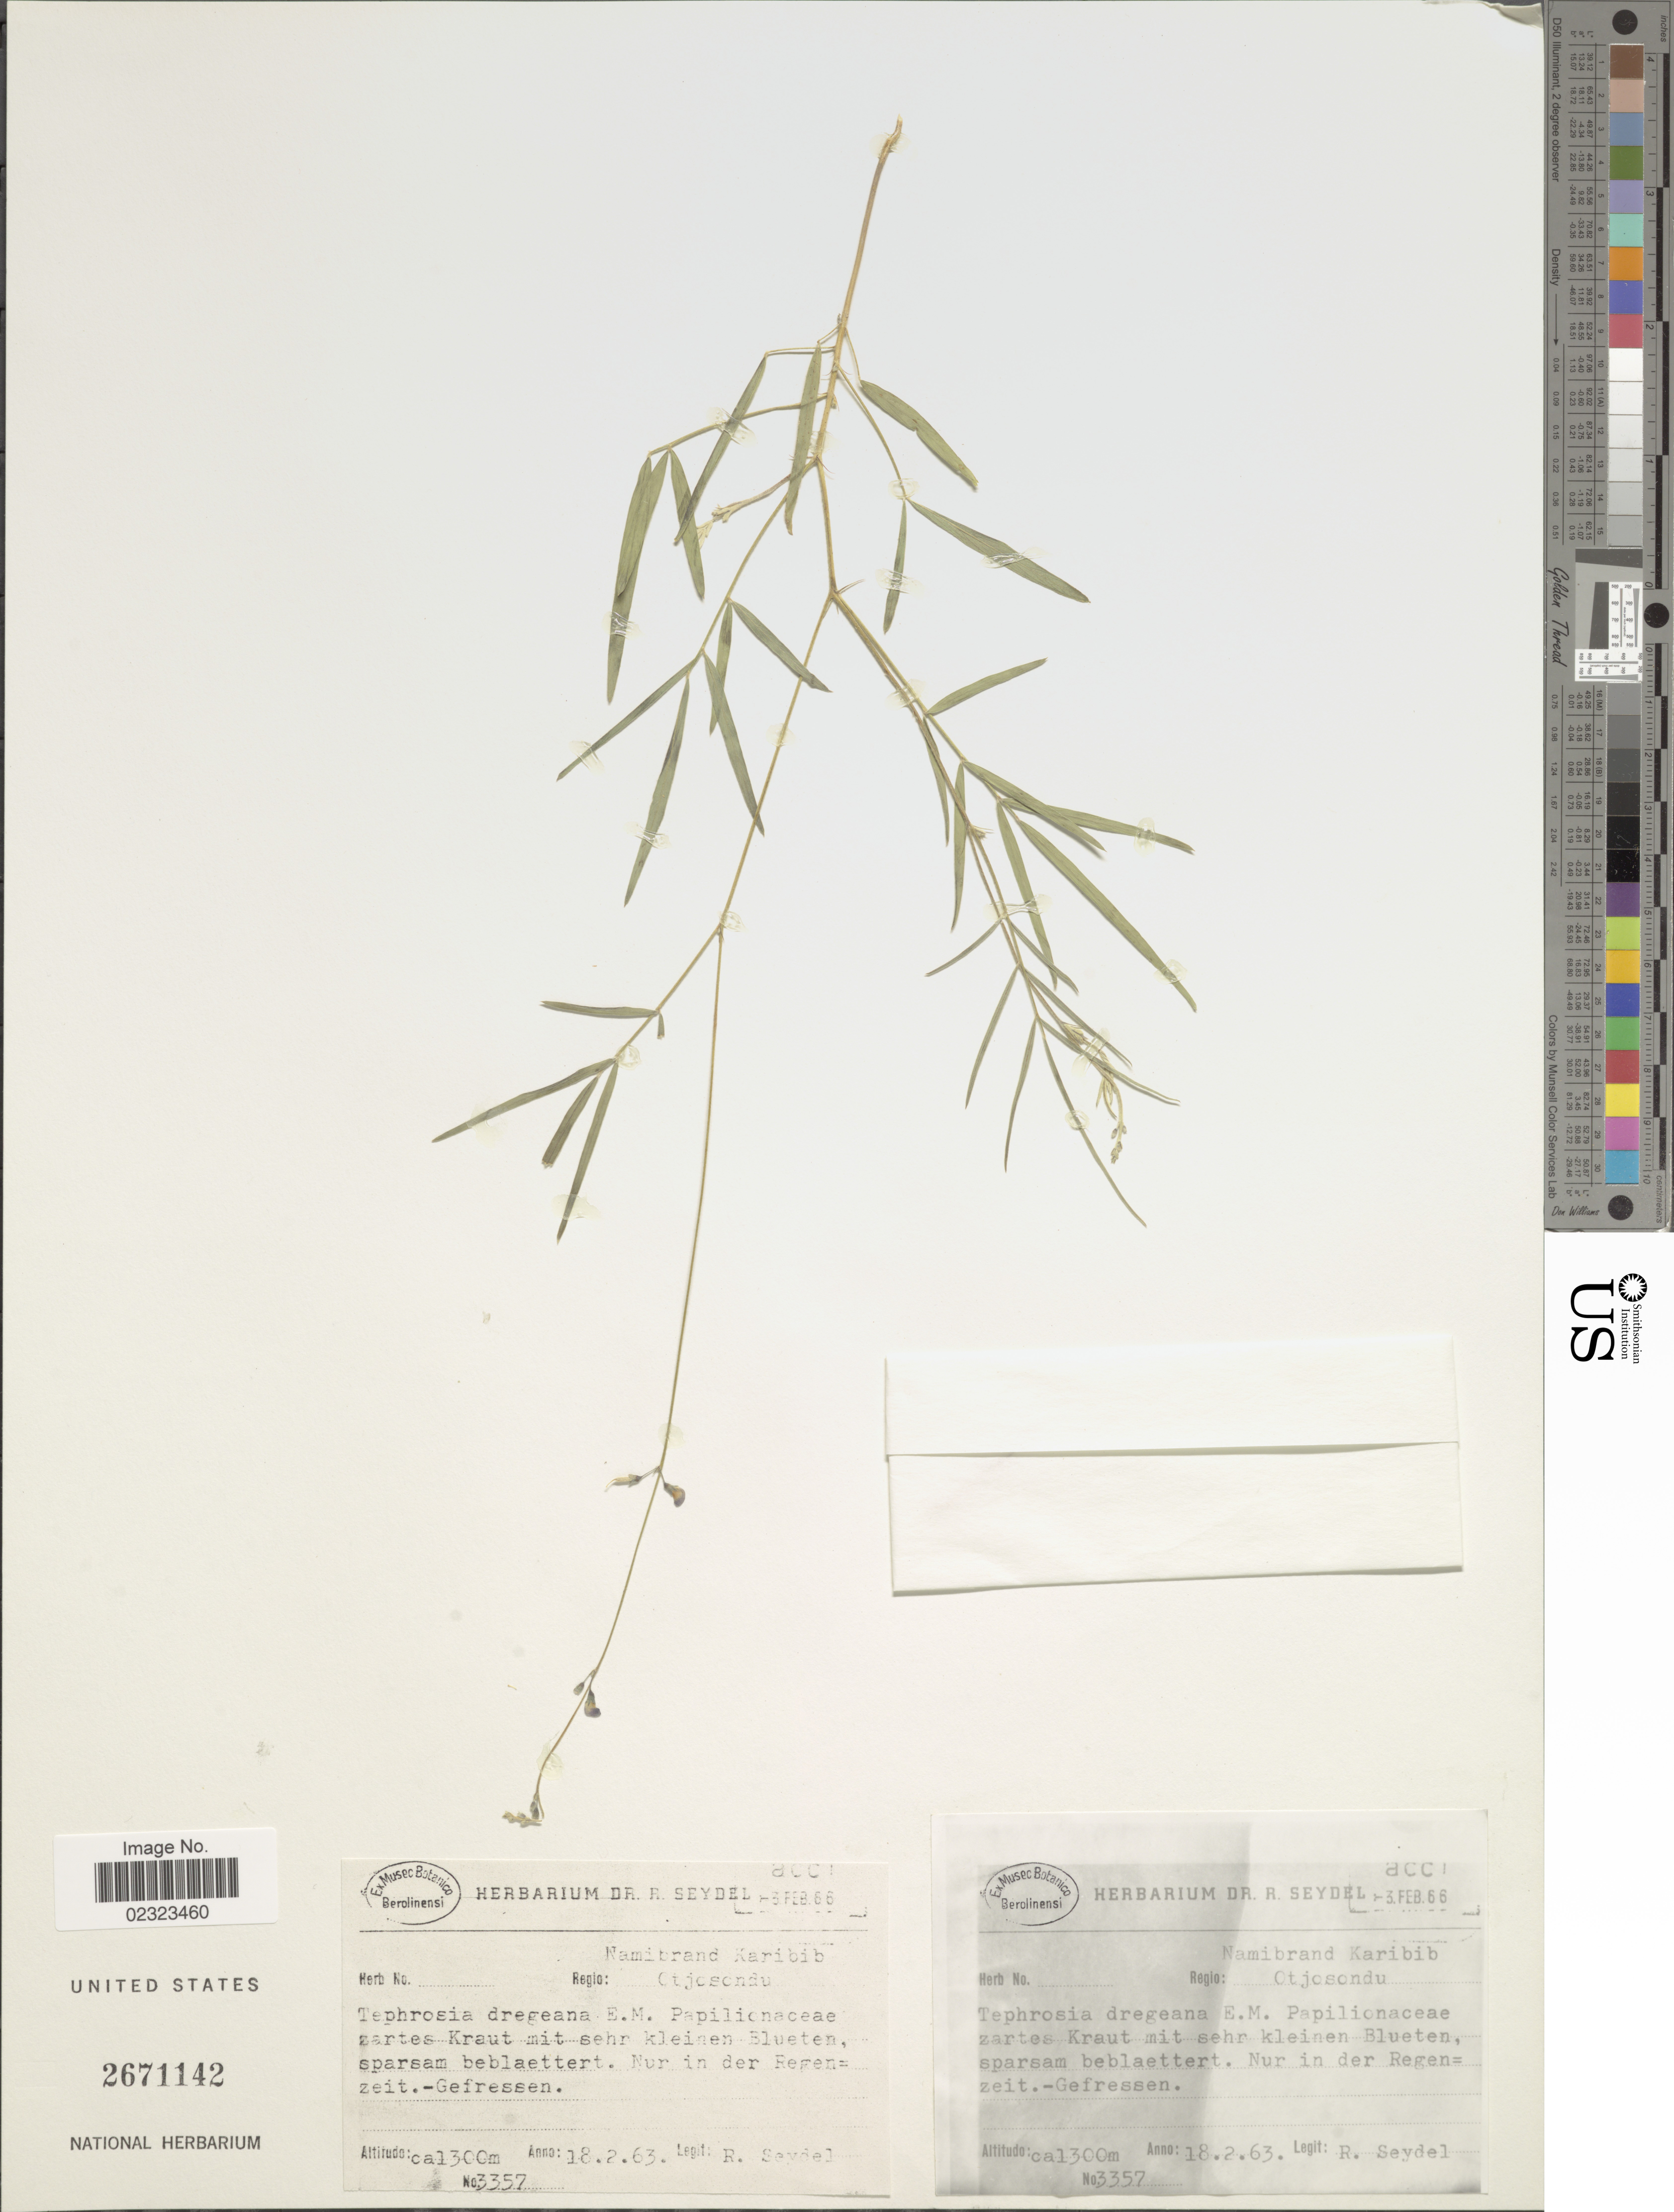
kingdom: Plantae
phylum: Tracheophyta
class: Magnoliopsida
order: Fabales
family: Fabaceae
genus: Tephrosia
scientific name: Tephrosia dregeana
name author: E. Mey.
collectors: R. Seydel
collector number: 3357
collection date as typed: Transcribed d/m/y: 18/2/63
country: Namibia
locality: Regio Namibrand Karibib, Otjosundu.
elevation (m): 1300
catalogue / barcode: US 2671142